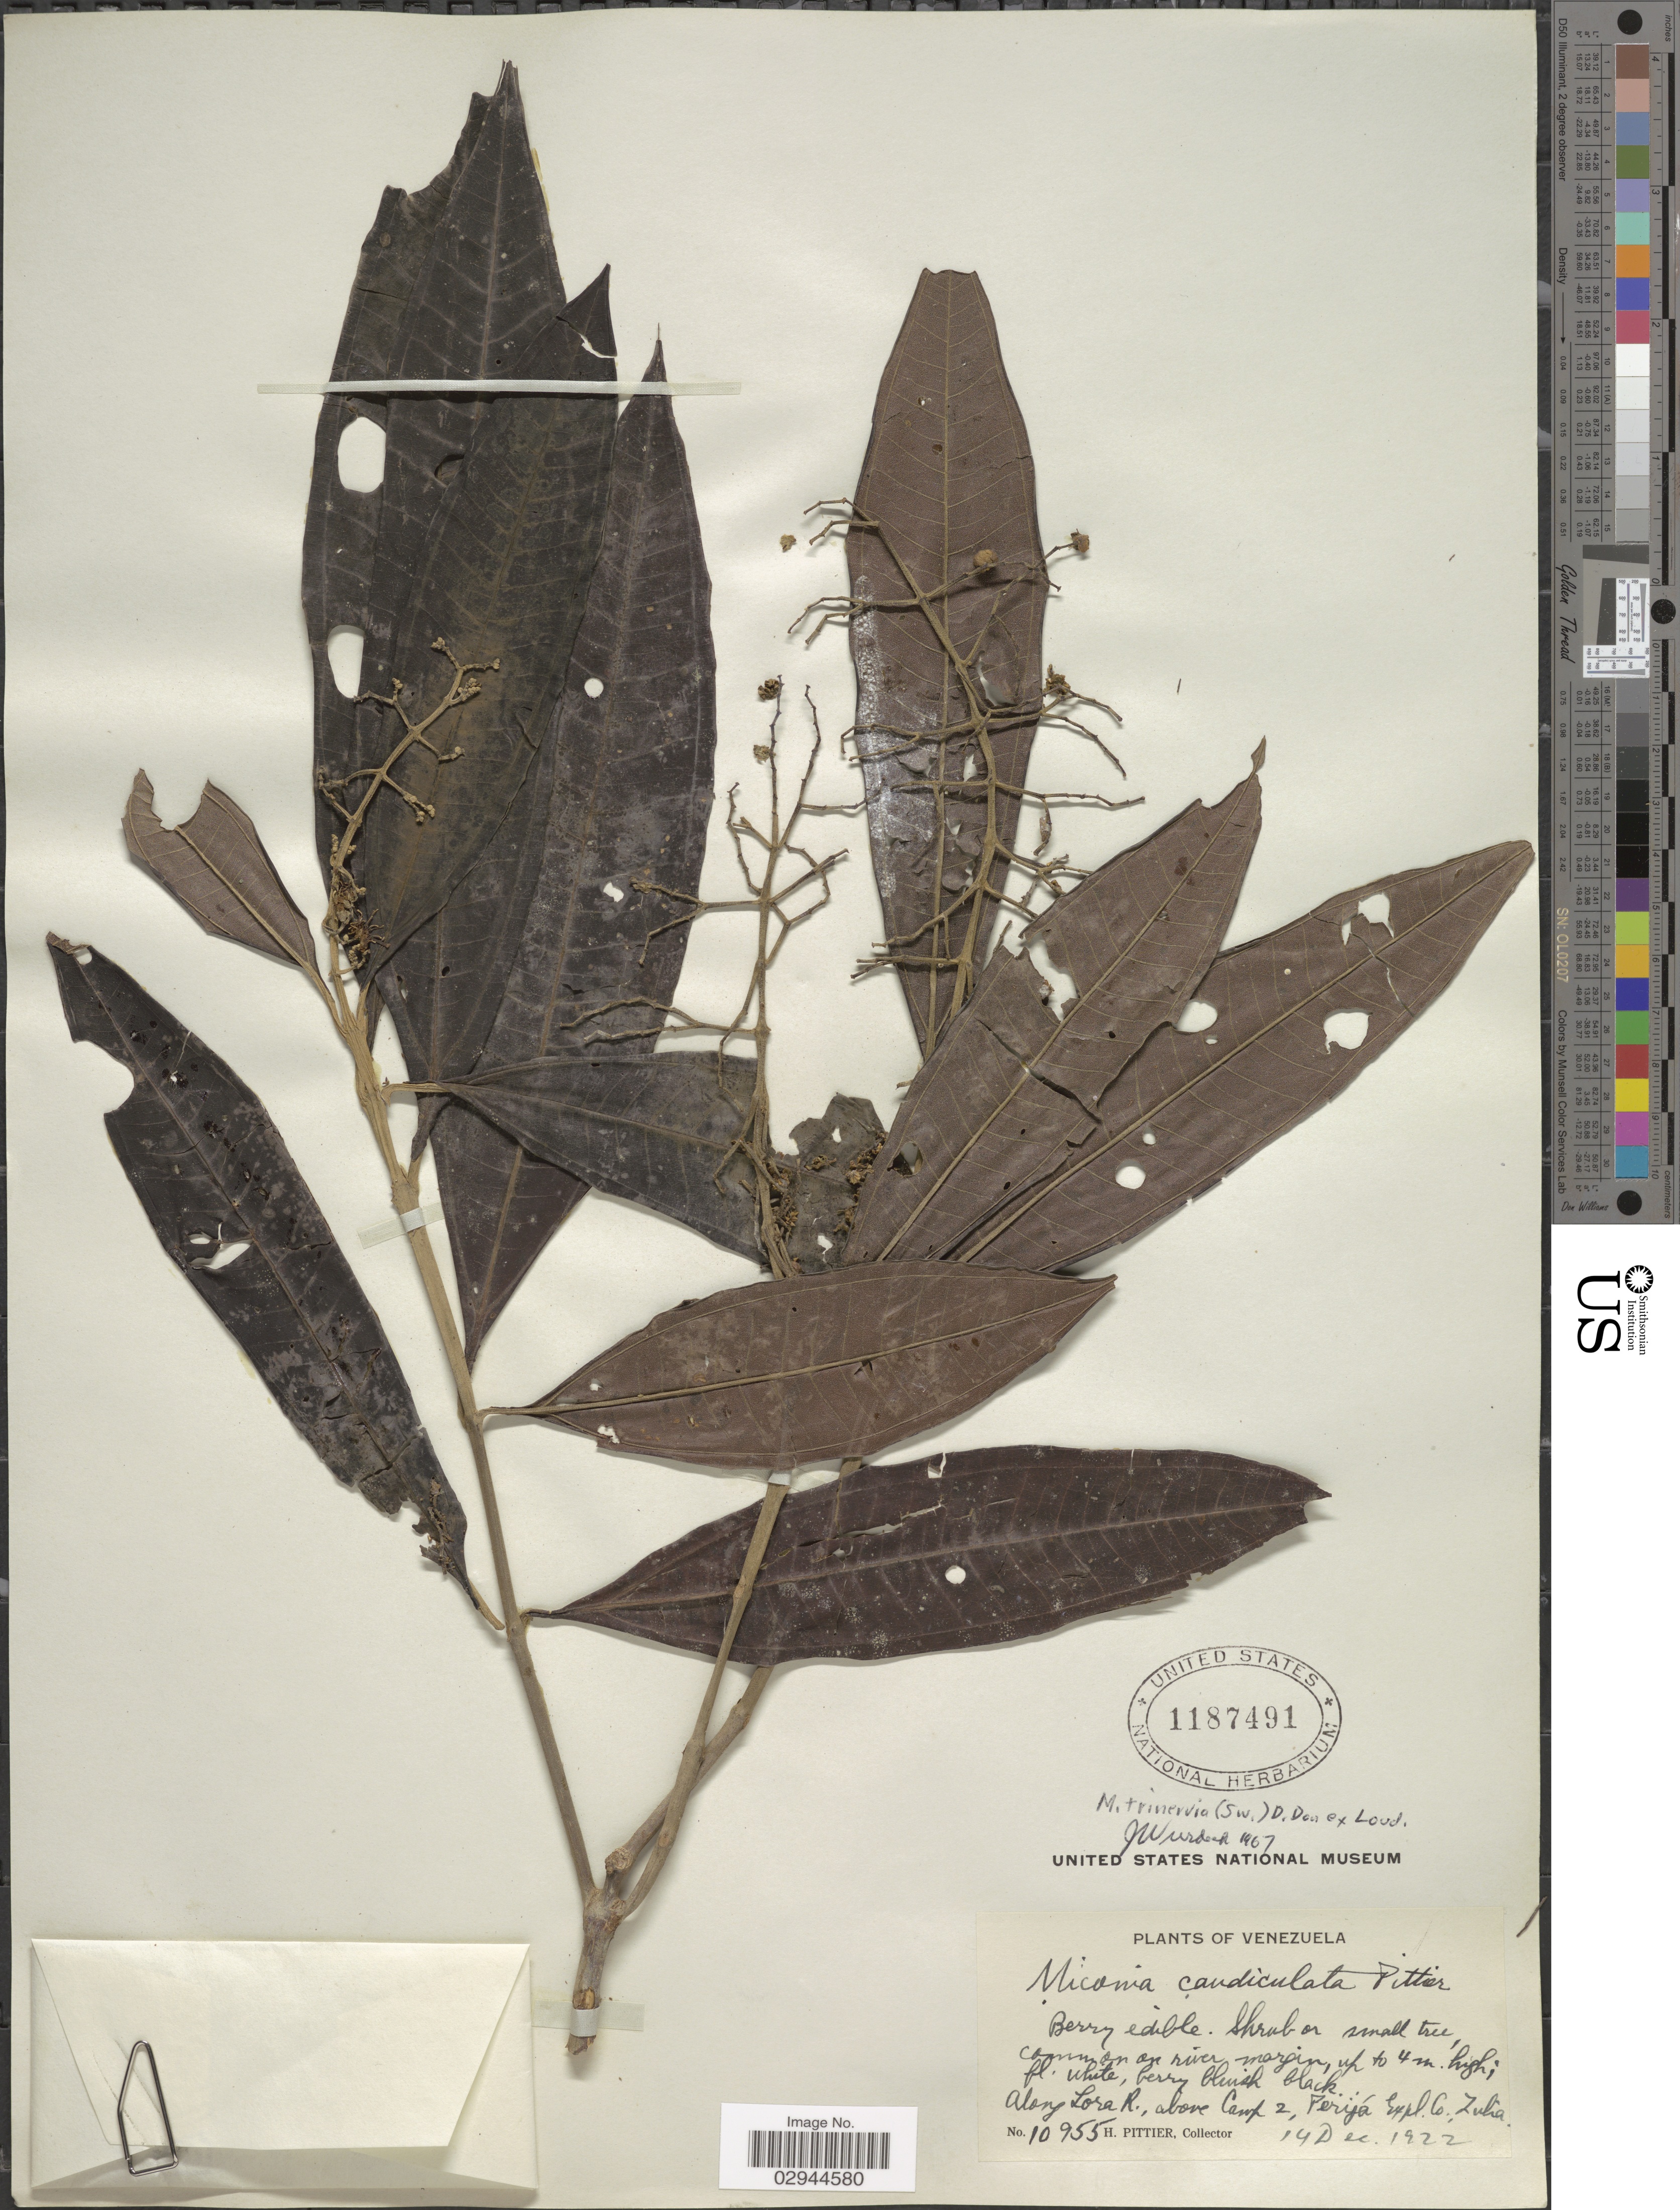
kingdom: Plantae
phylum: Tracheophyta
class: Magnoliopsida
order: Myrtales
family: Melastomataceae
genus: Miconia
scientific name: Miconia trinervia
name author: (Sw.) D. Don ex Loudon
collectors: H. F. Pittier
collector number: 10955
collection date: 1922-12-14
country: Venezuela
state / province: Zulia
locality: Along Lora R., above Camp 2, Perijá Expl. Co.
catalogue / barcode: US 1187491